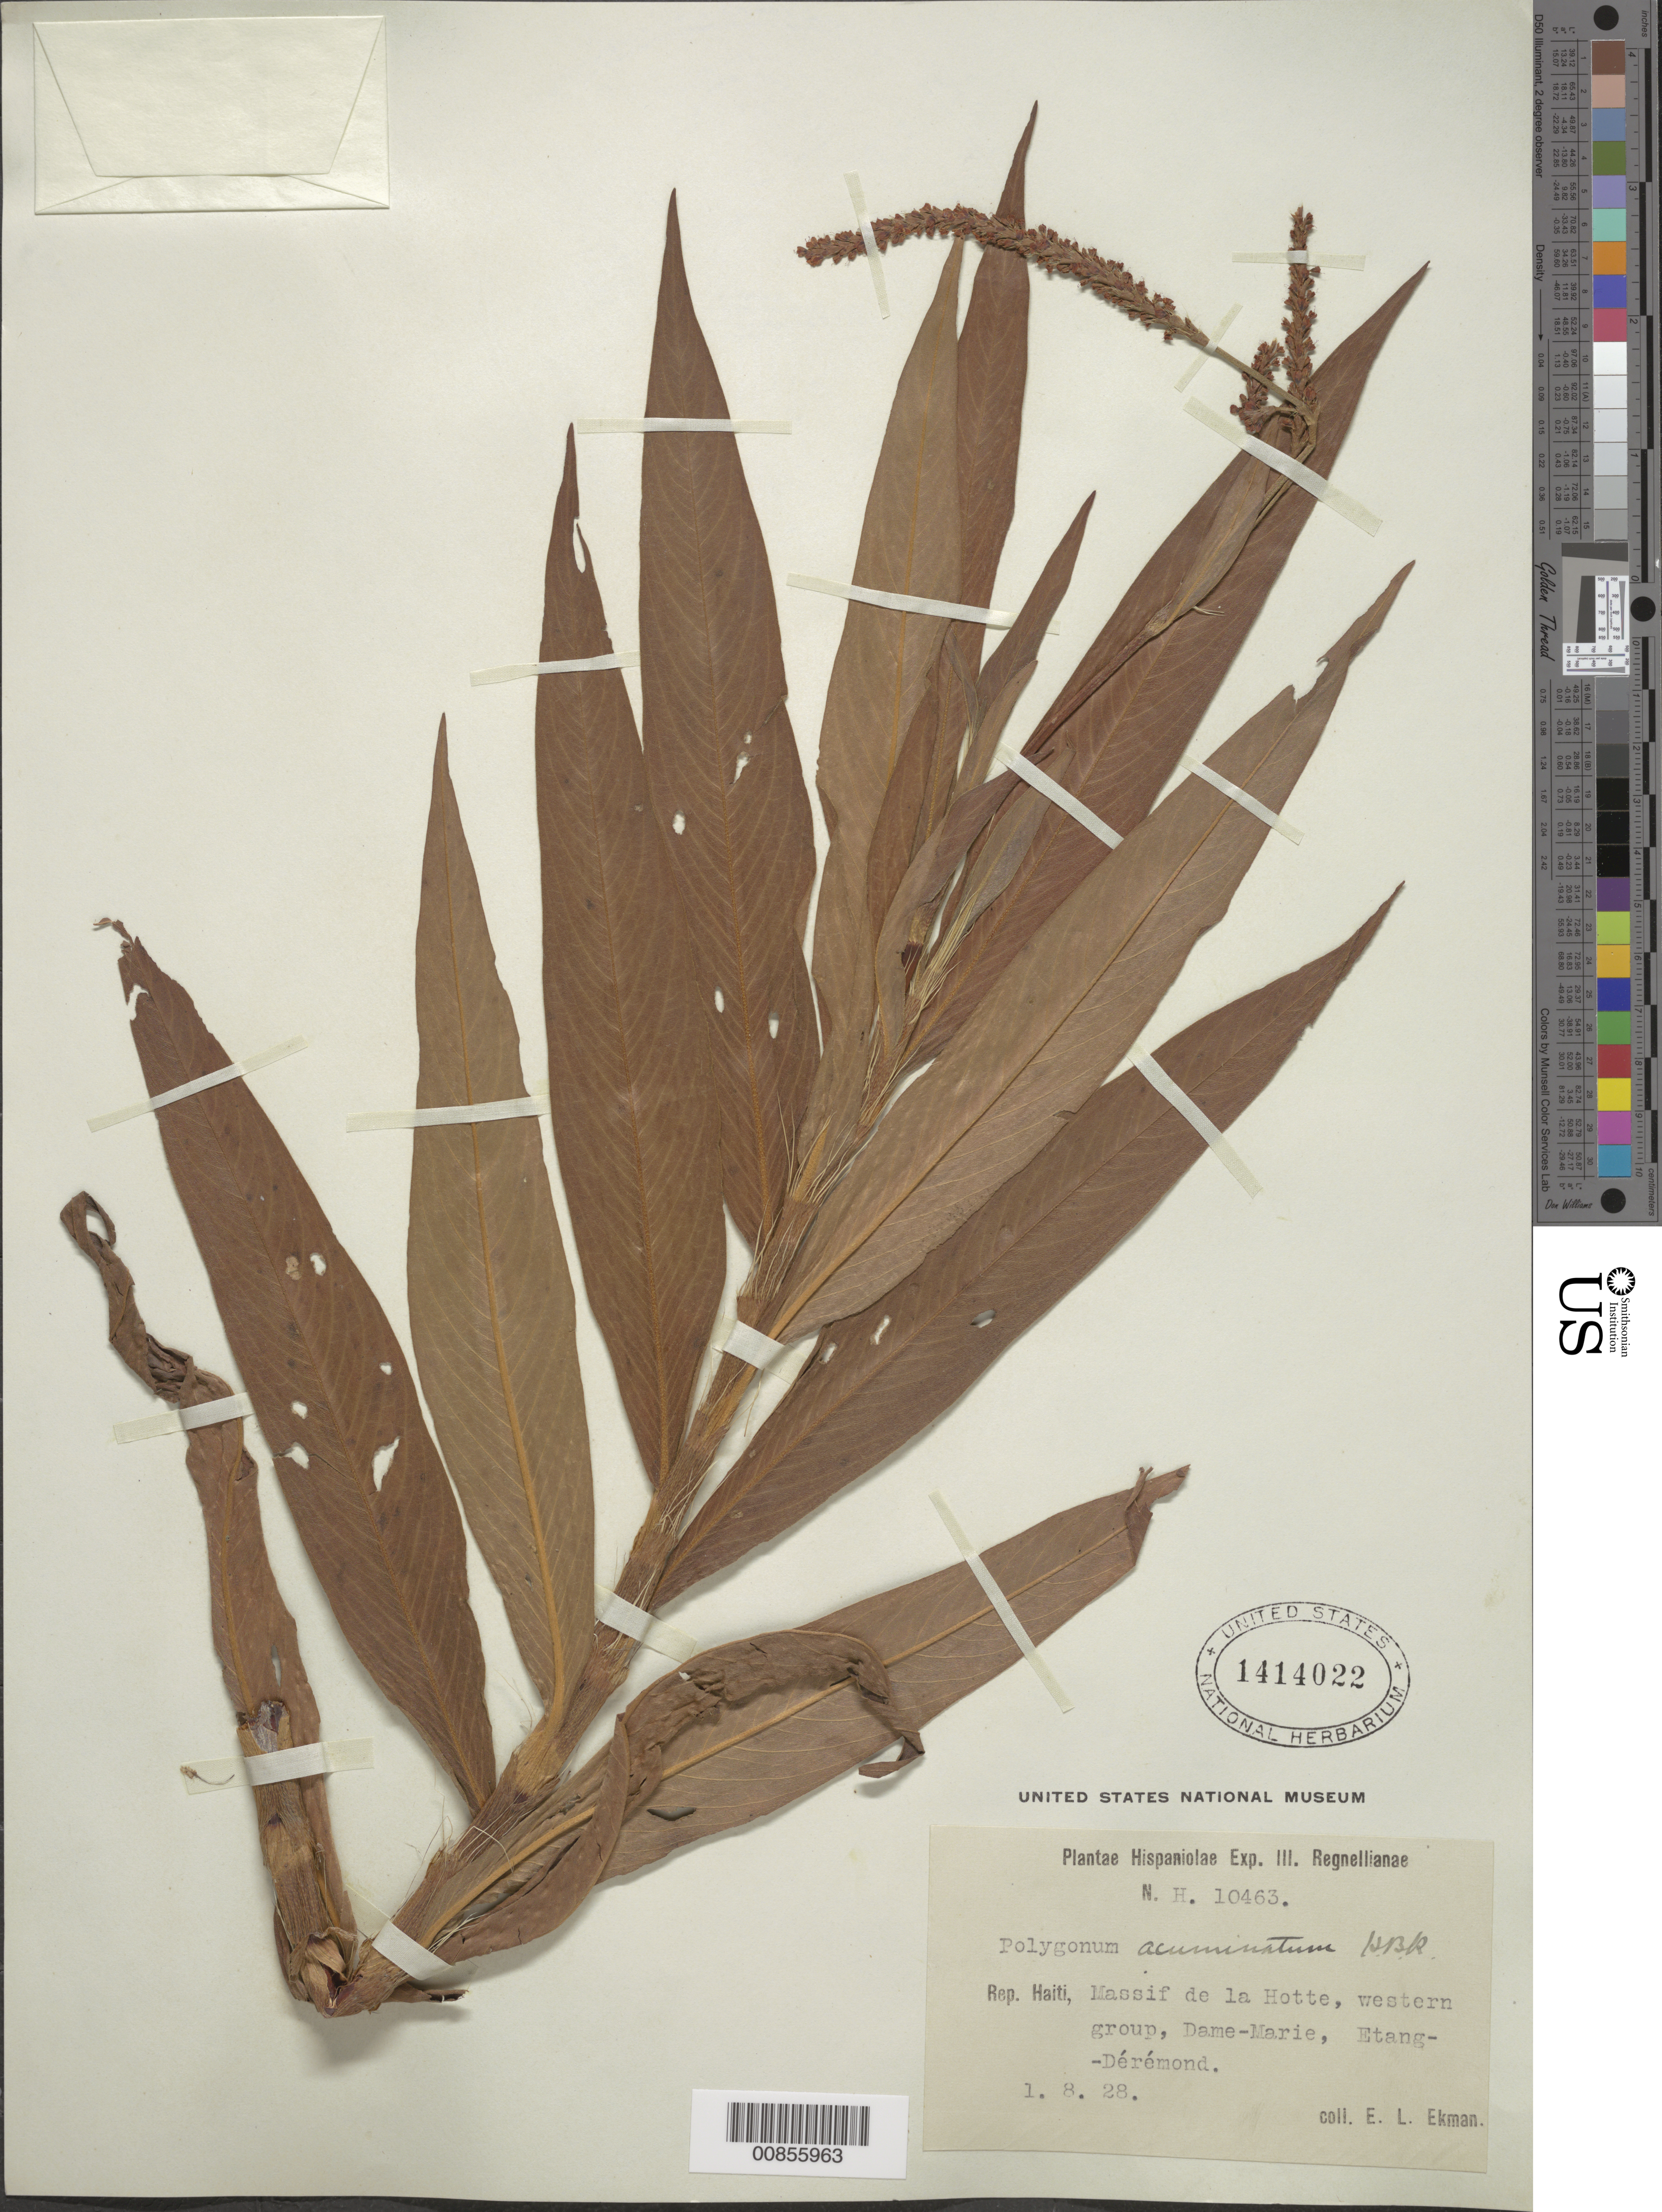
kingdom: Plantae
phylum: Tracheophyta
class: Magnoliopsida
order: Caryophyllales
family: Polygonaceae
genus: Polygonum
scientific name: Polygonum acuminatum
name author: Kunth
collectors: E. L. Ekman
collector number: H 10463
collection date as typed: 01 Aug 1928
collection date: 1928-08-01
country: Haiti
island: Hispaniola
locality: Massif de la Hotte, western group, Dame-Marie, Etang-Dérémond.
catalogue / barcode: US 1414022